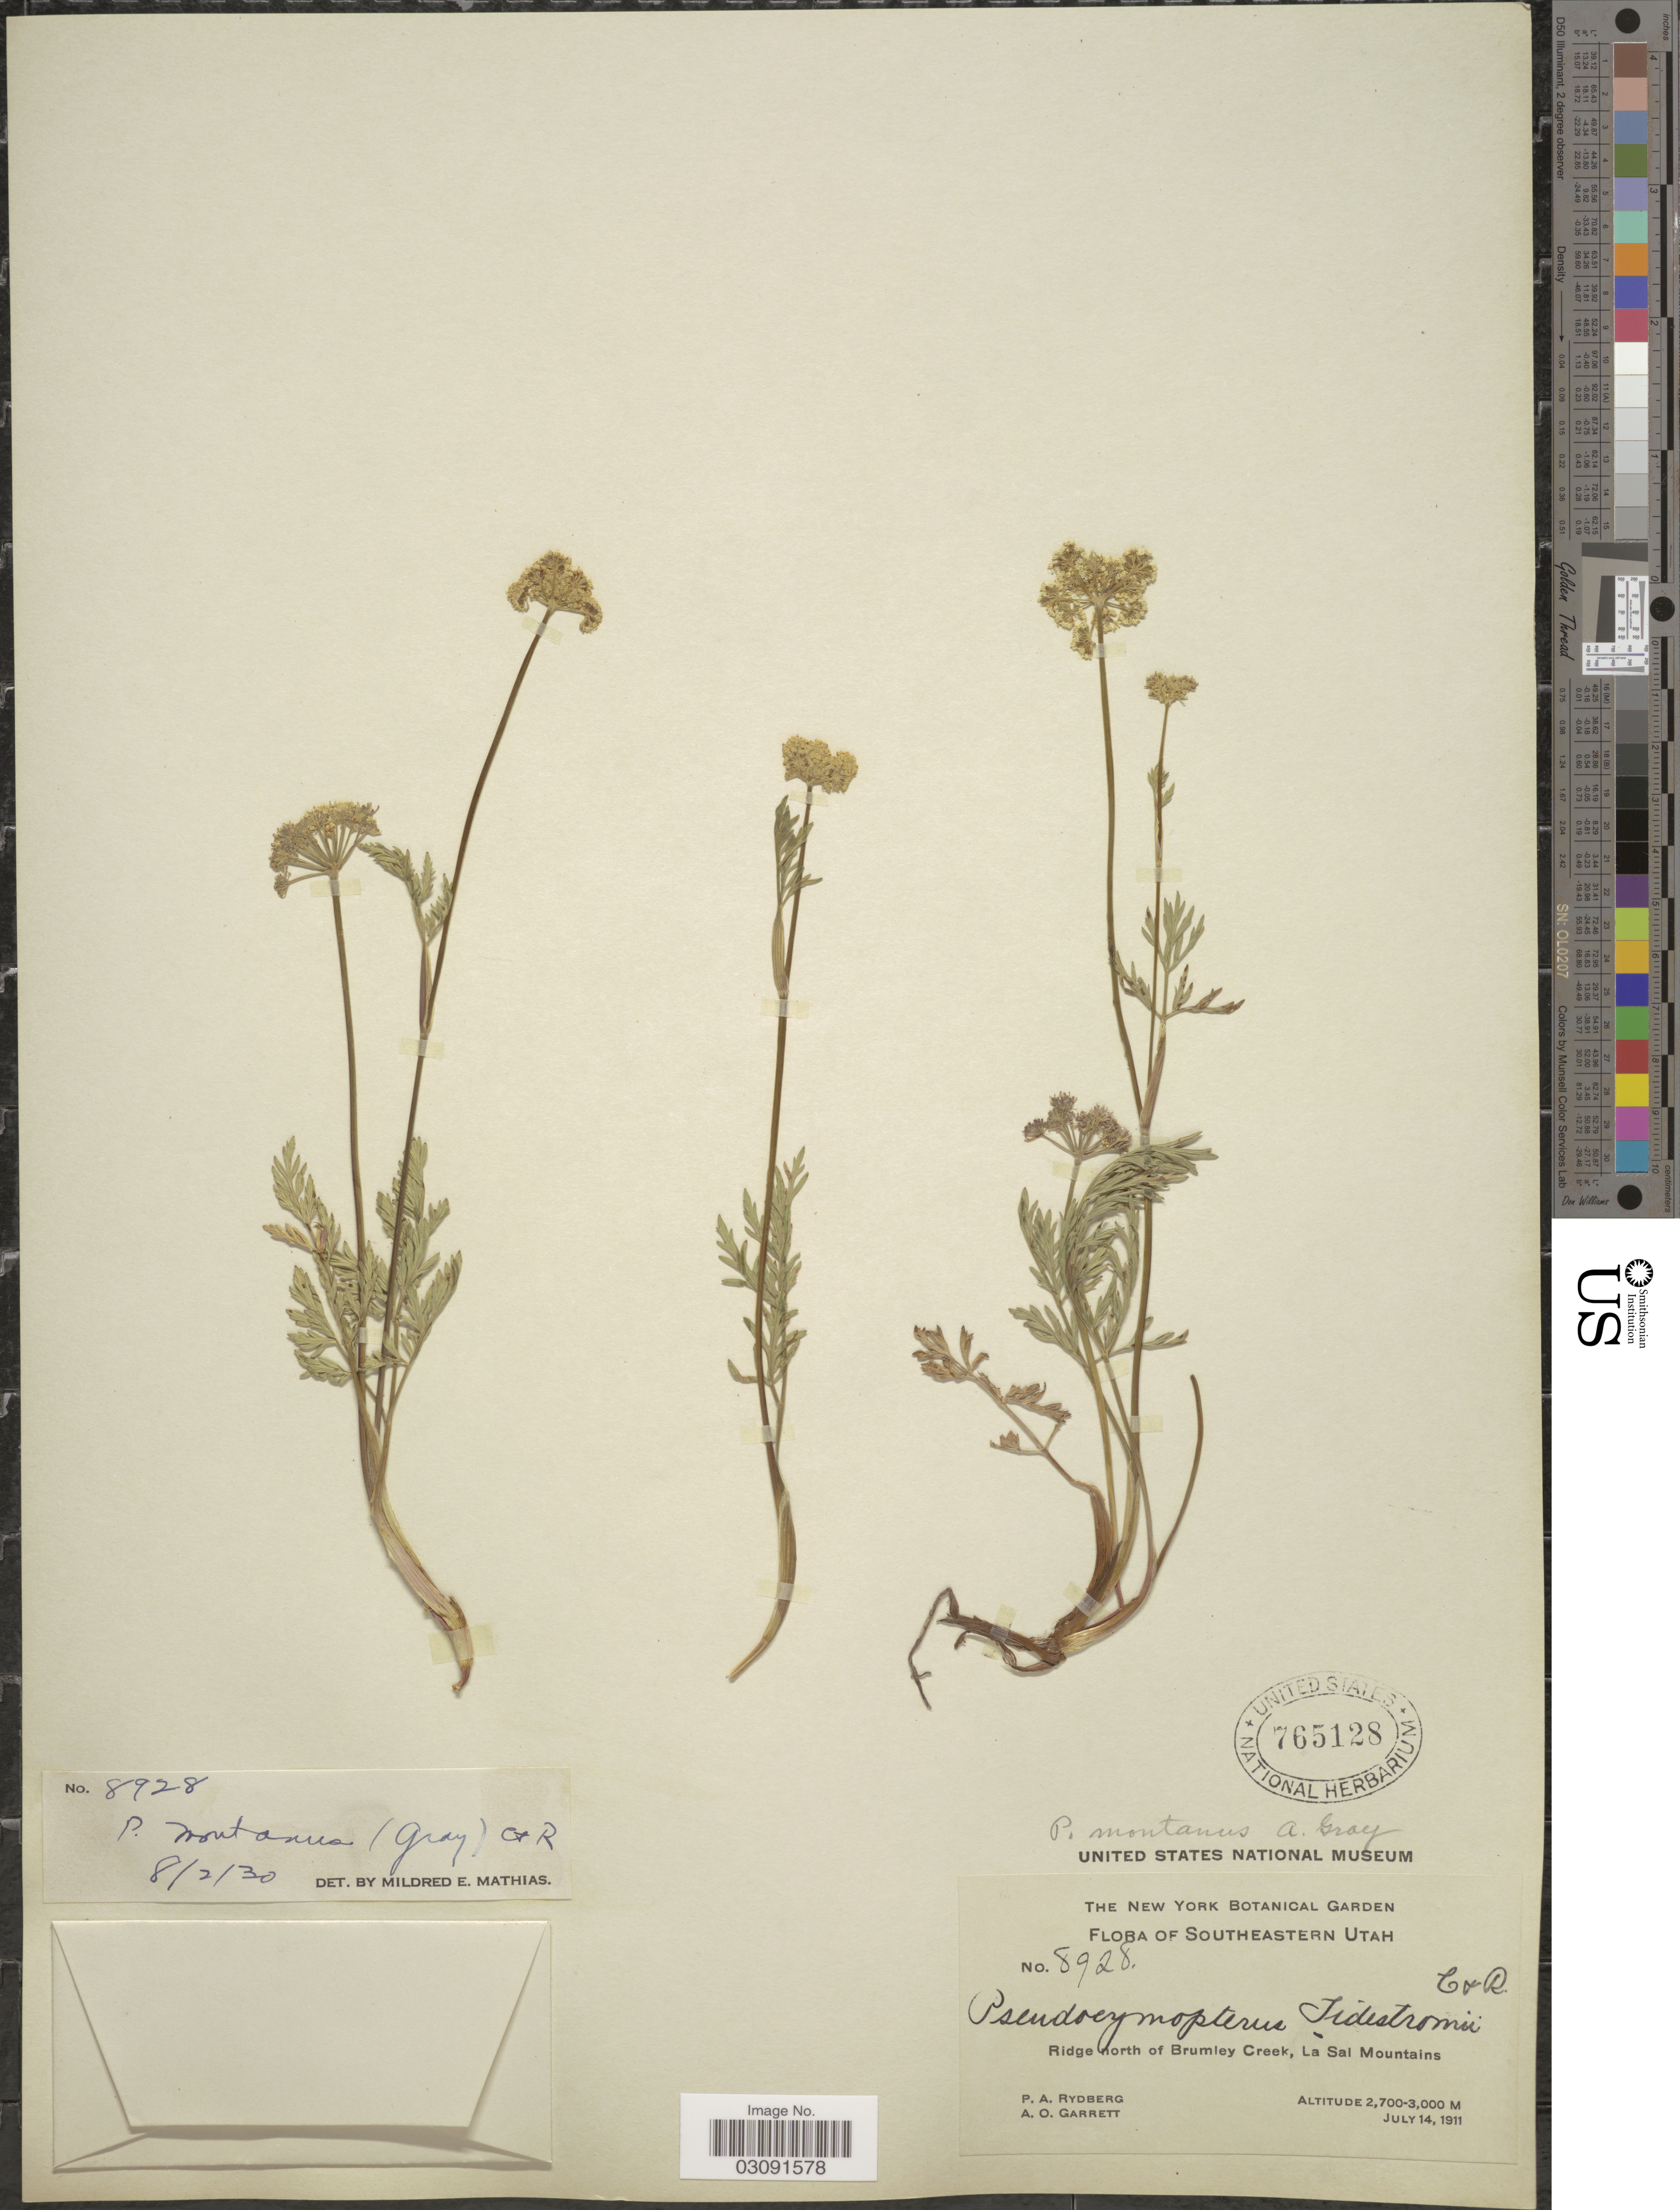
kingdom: Plantae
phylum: Tracheophyta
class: Magnoliopsida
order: Apiales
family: Apiaceae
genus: Pseudocymopterus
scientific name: Pseudocymopterus montanus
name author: (A. Gray) J.M. Coult. & Rose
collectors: P. A. Rydberg & A. O. Garrett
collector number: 8928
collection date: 1911-07-14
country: United States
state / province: Utah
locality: Southeastern Utah, Ridge north of Brumley Creek, La Sal Mountains.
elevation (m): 2700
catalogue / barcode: US 765128